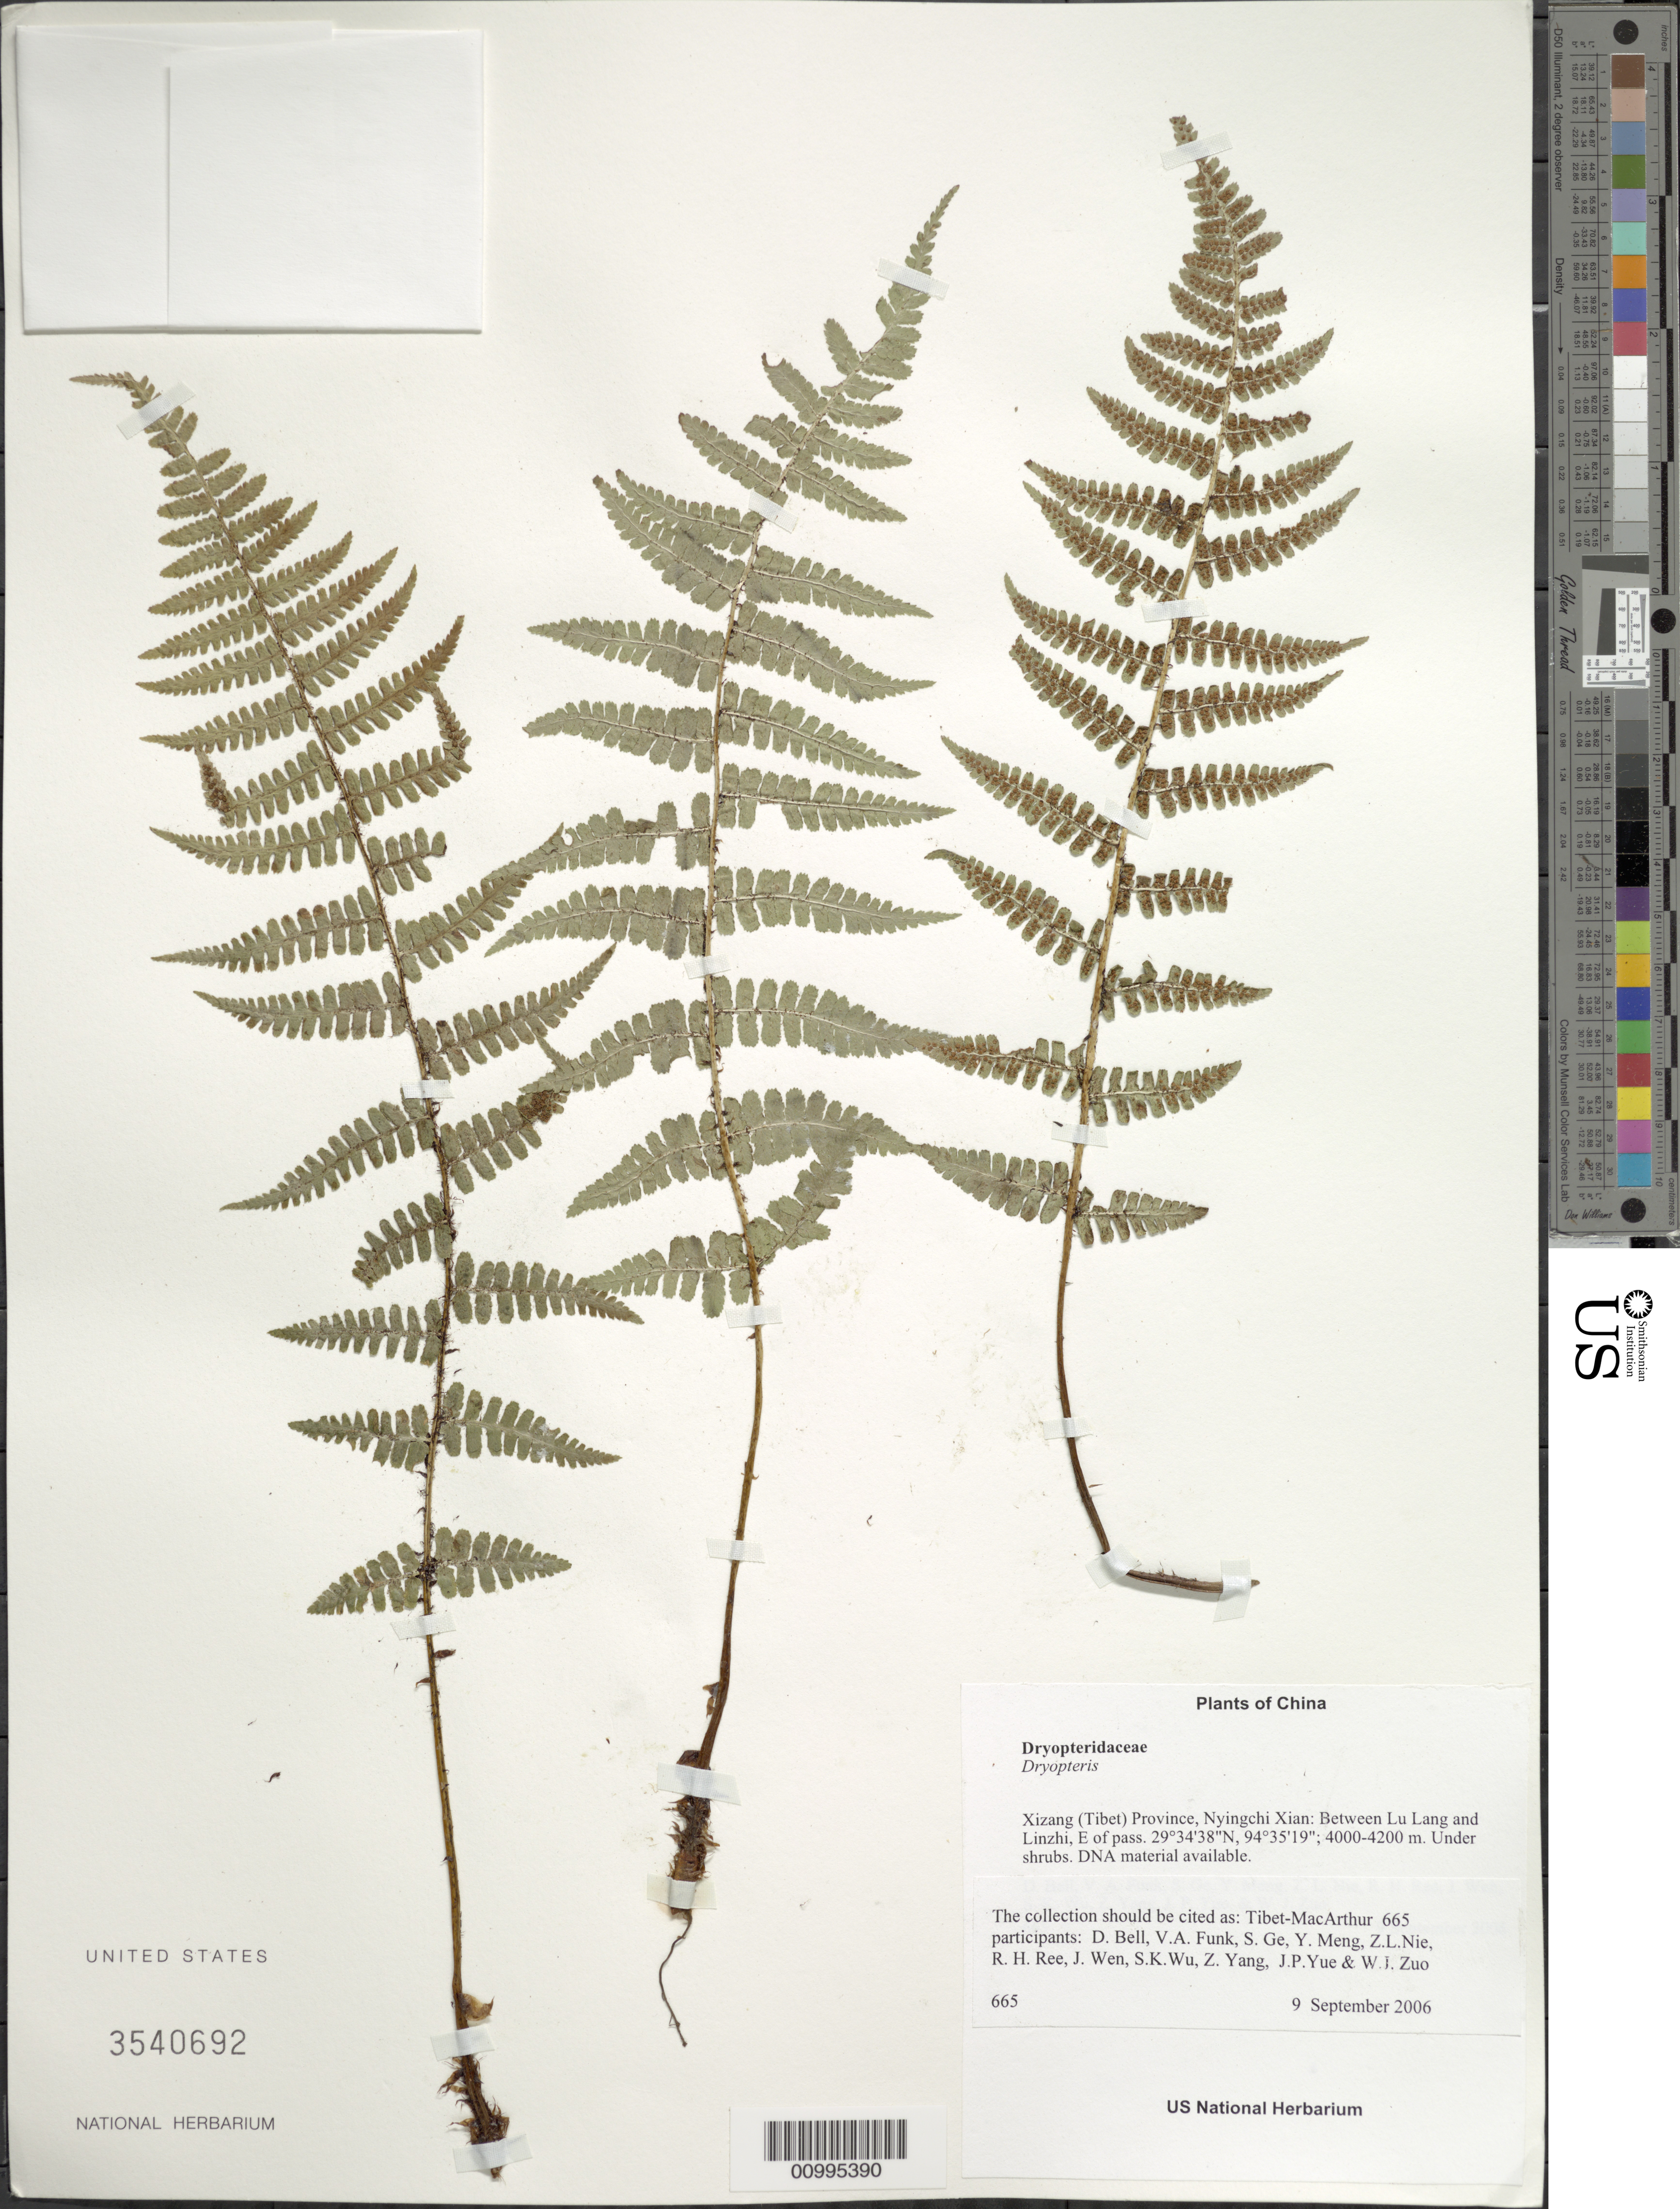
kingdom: Plantae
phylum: Tracheophyta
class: Polypodiopsida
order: Polypodiales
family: Dryopteridaceae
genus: Dryopteris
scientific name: Dryopteris sp.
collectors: Tibet-MacArthur, D. A. Bell, V. Funk, S. Ge, Y. Meng, Z. Nie, R. Ree, J. Wen, S. K. Wu, Z. Yang, J. Yue & W. Zuo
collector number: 665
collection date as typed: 09 Sep 2006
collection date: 2006-09-09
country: China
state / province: Xizang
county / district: Nyingchi Xian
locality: Between Lu Lang and Linzhi, E of pass.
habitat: Remnant Abies forest and adjacent disturbed areas with scattered shrubs (Rosa, Berberis). Under shrubs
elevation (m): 4000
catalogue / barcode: US 3540692